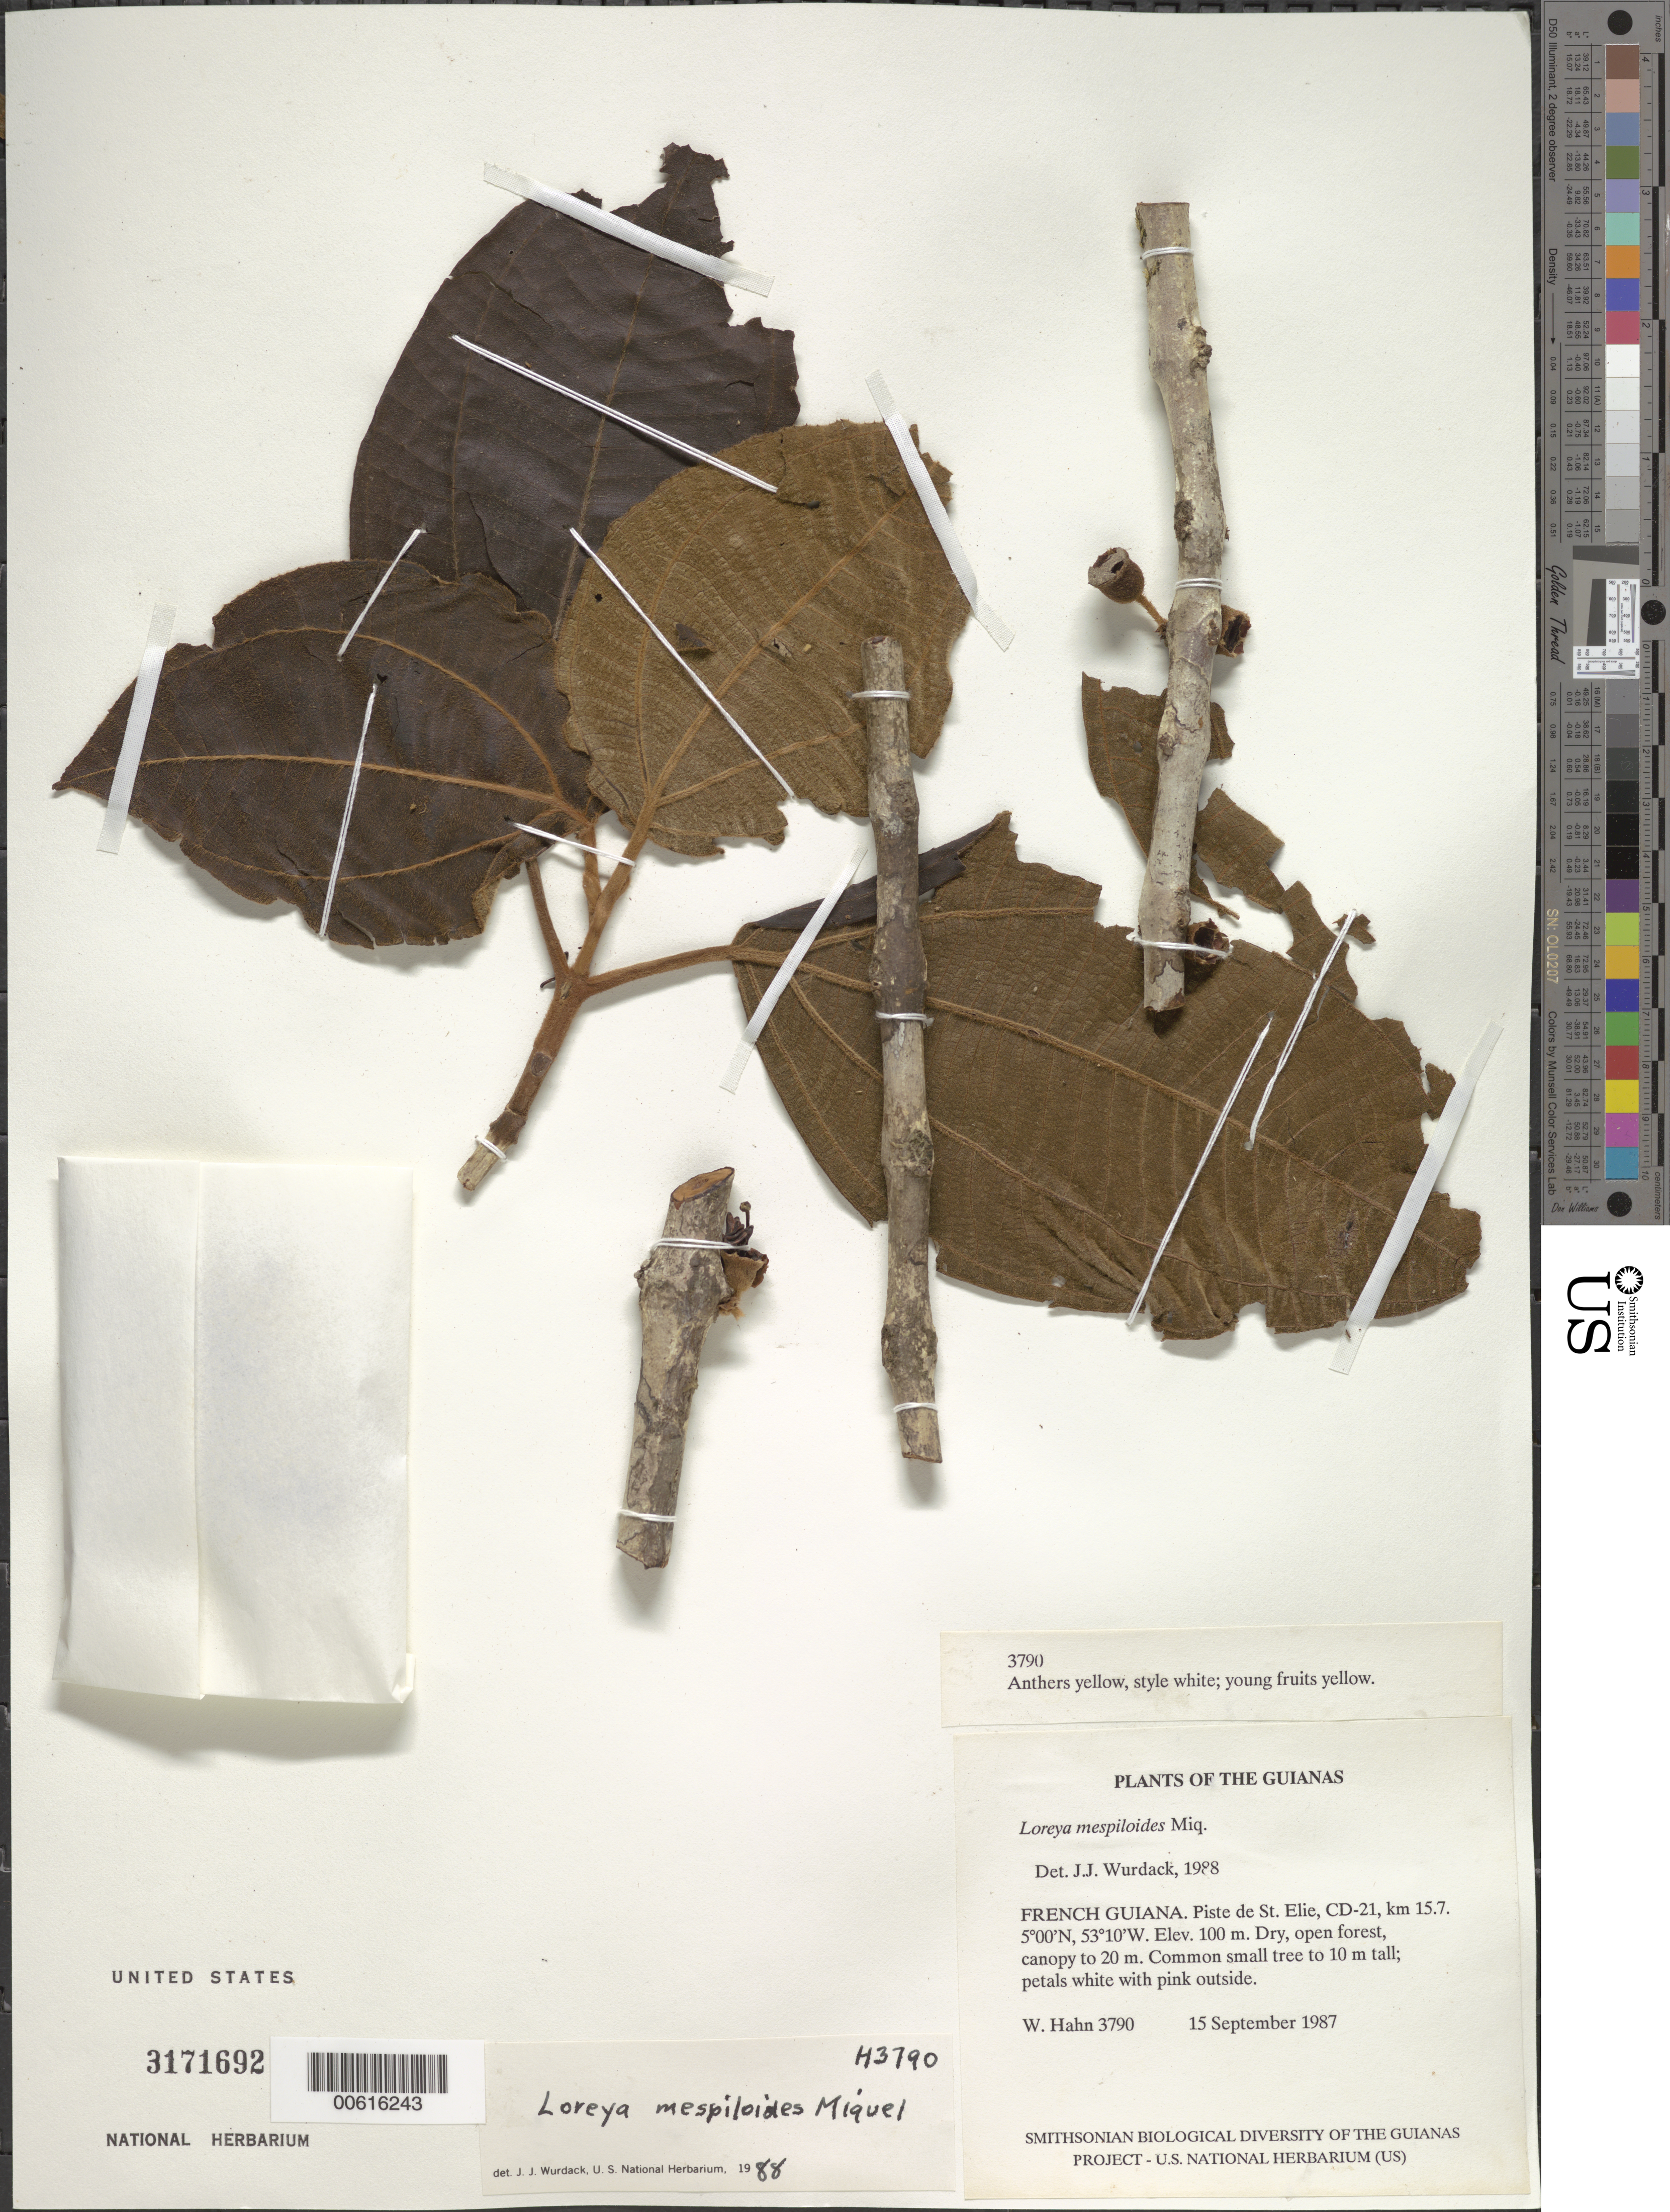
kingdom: Plantae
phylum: Tracheophyta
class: Magnoliopsida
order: Myrtales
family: Melastomataceae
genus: Bellucia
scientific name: Bellucia mespiloides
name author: (Miq.) J.F. Macbr.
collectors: W. Hahn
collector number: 3790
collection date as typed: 15 September 1987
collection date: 1987-09-15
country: French Guiana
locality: Piste de St. Elie, CD-21, km 15.7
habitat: Dry, open forest, canopy to 20 m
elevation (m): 100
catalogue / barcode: US 3171692